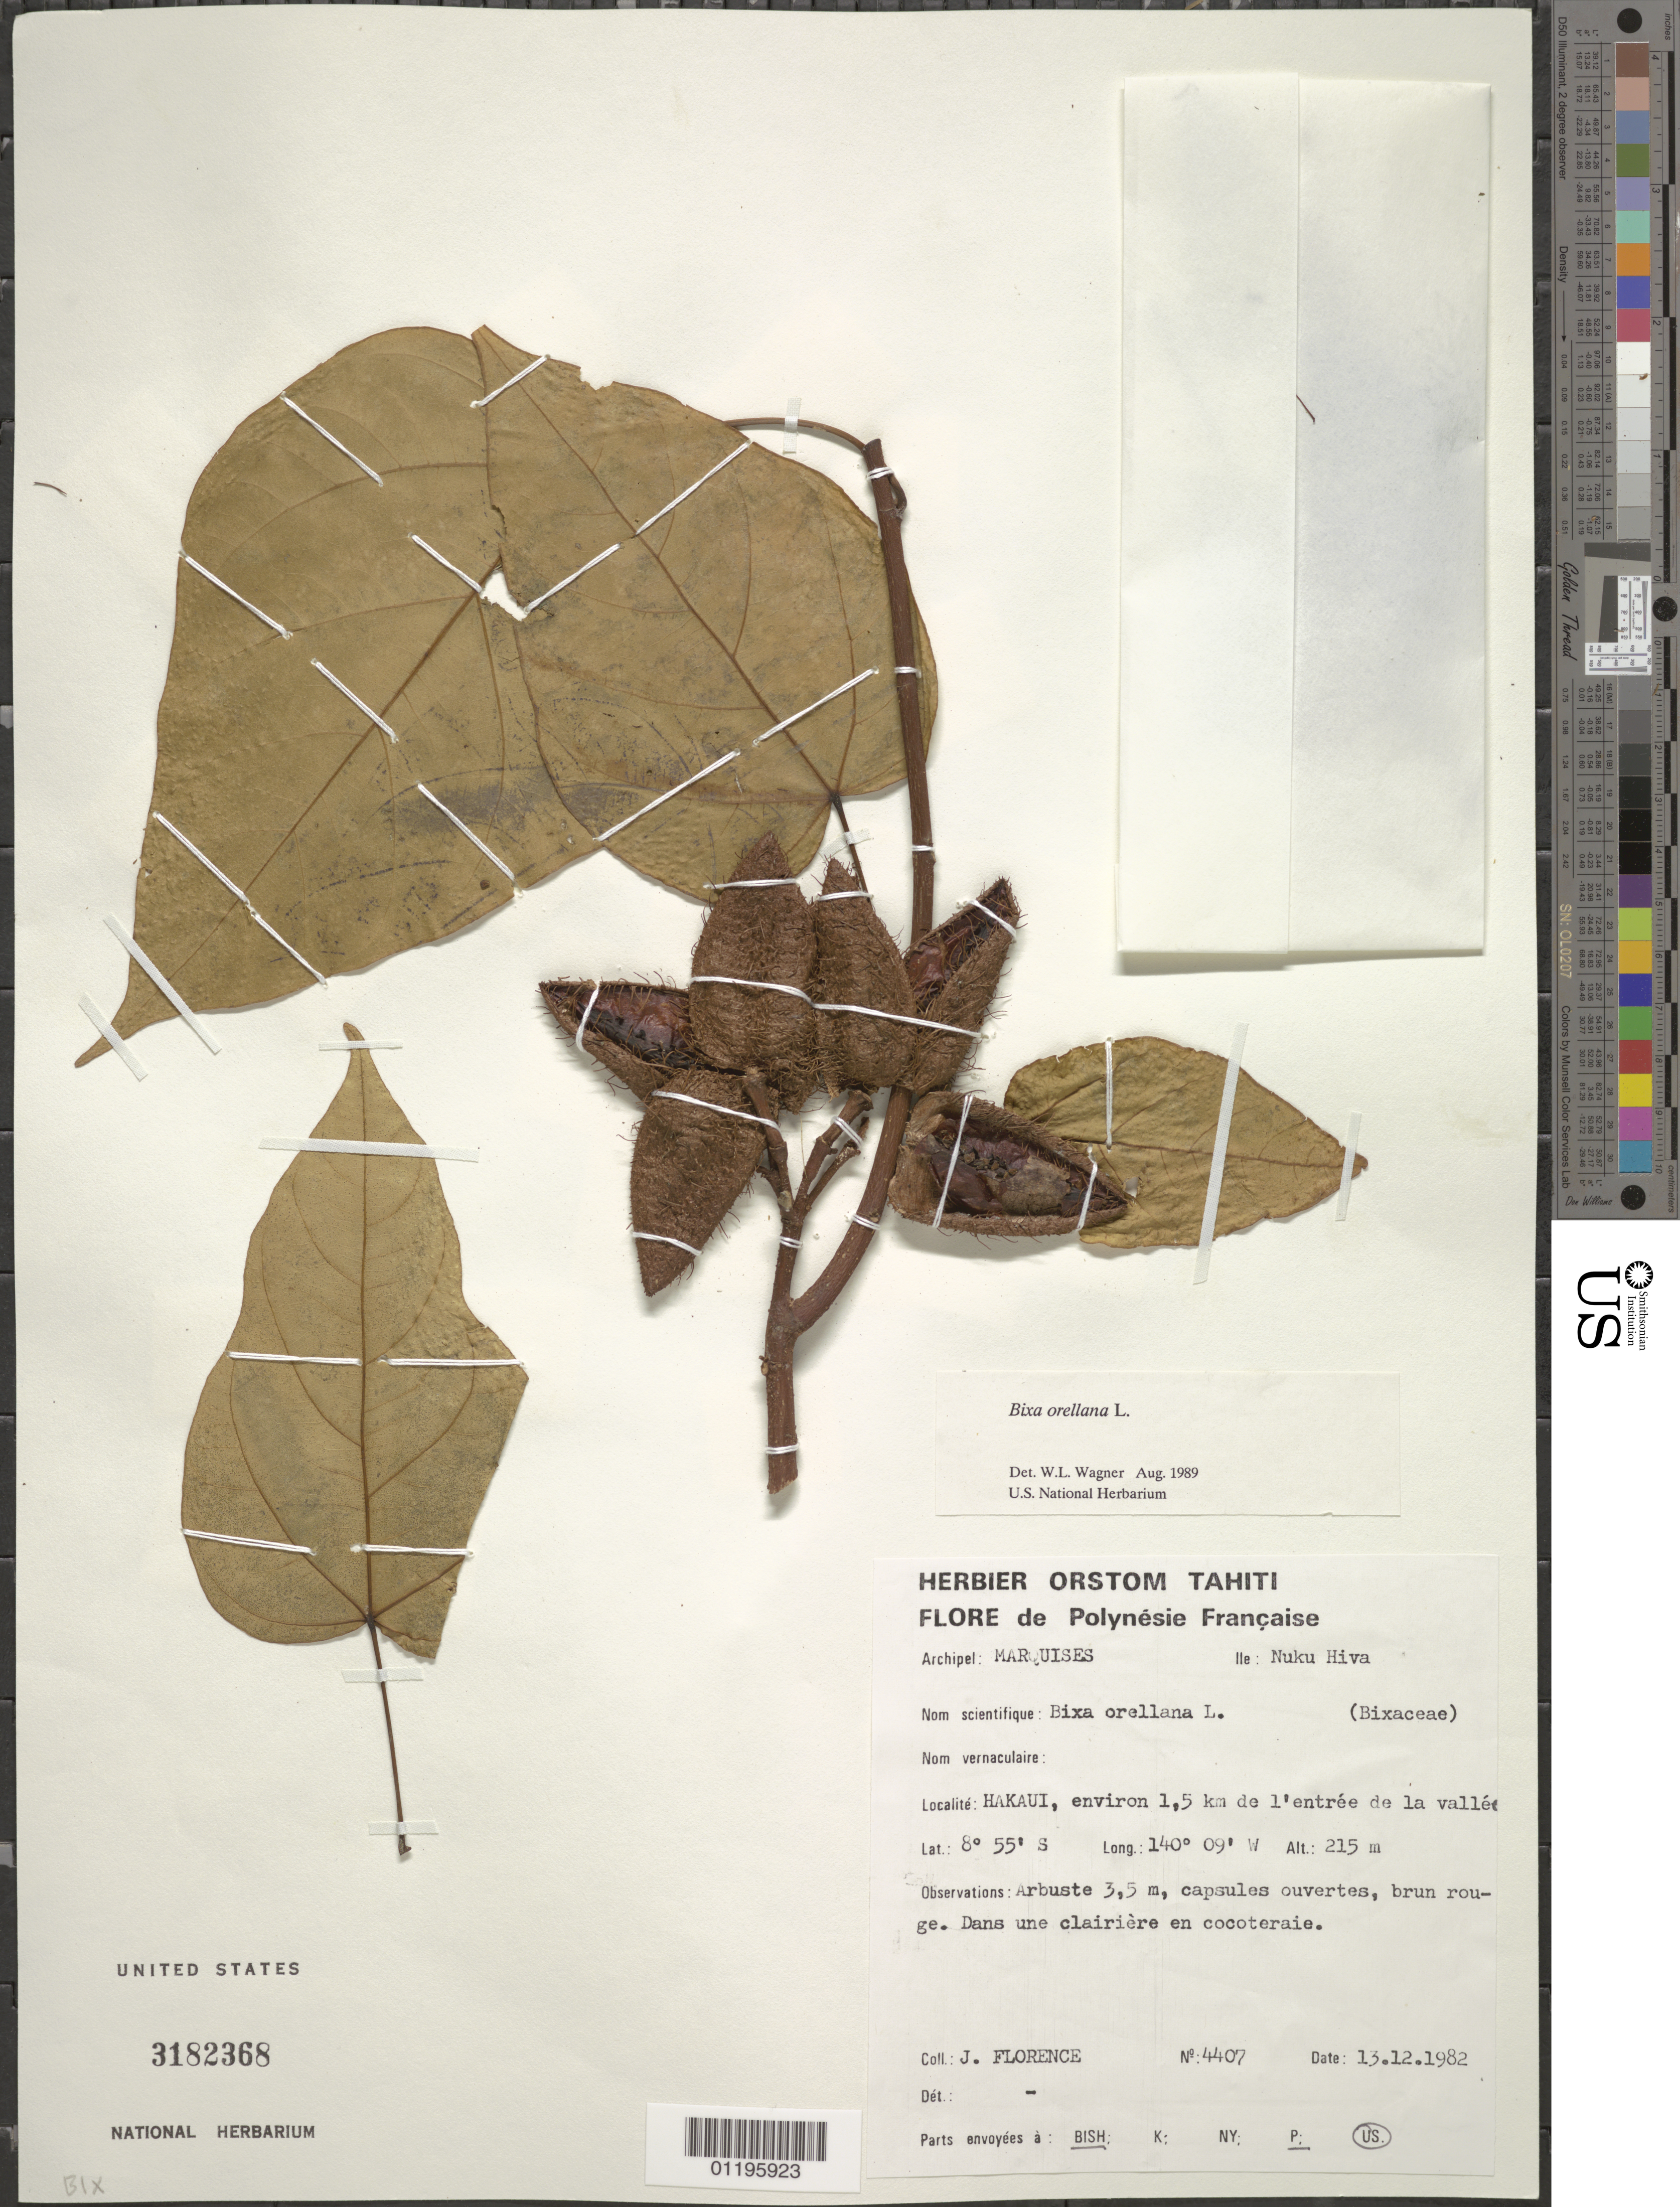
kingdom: Plantae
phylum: Tracheophyta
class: Magnoliopsida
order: Malvales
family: Bixaceae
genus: Bixa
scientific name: Bixa orellana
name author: L.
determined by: Wagner, W. L., (BOT), Smithsonian Institution - National Museum of Natural History (UNITED STATES)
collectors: J. Florence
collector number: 4407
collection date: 1982-12-13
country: French Polynesia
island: Nuku Hiva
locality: Hakaui, environ 1.5 km de l'entrée de la vallée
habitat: Dans une clairière en cocoteraie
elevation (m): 215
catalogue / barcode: US 3182368